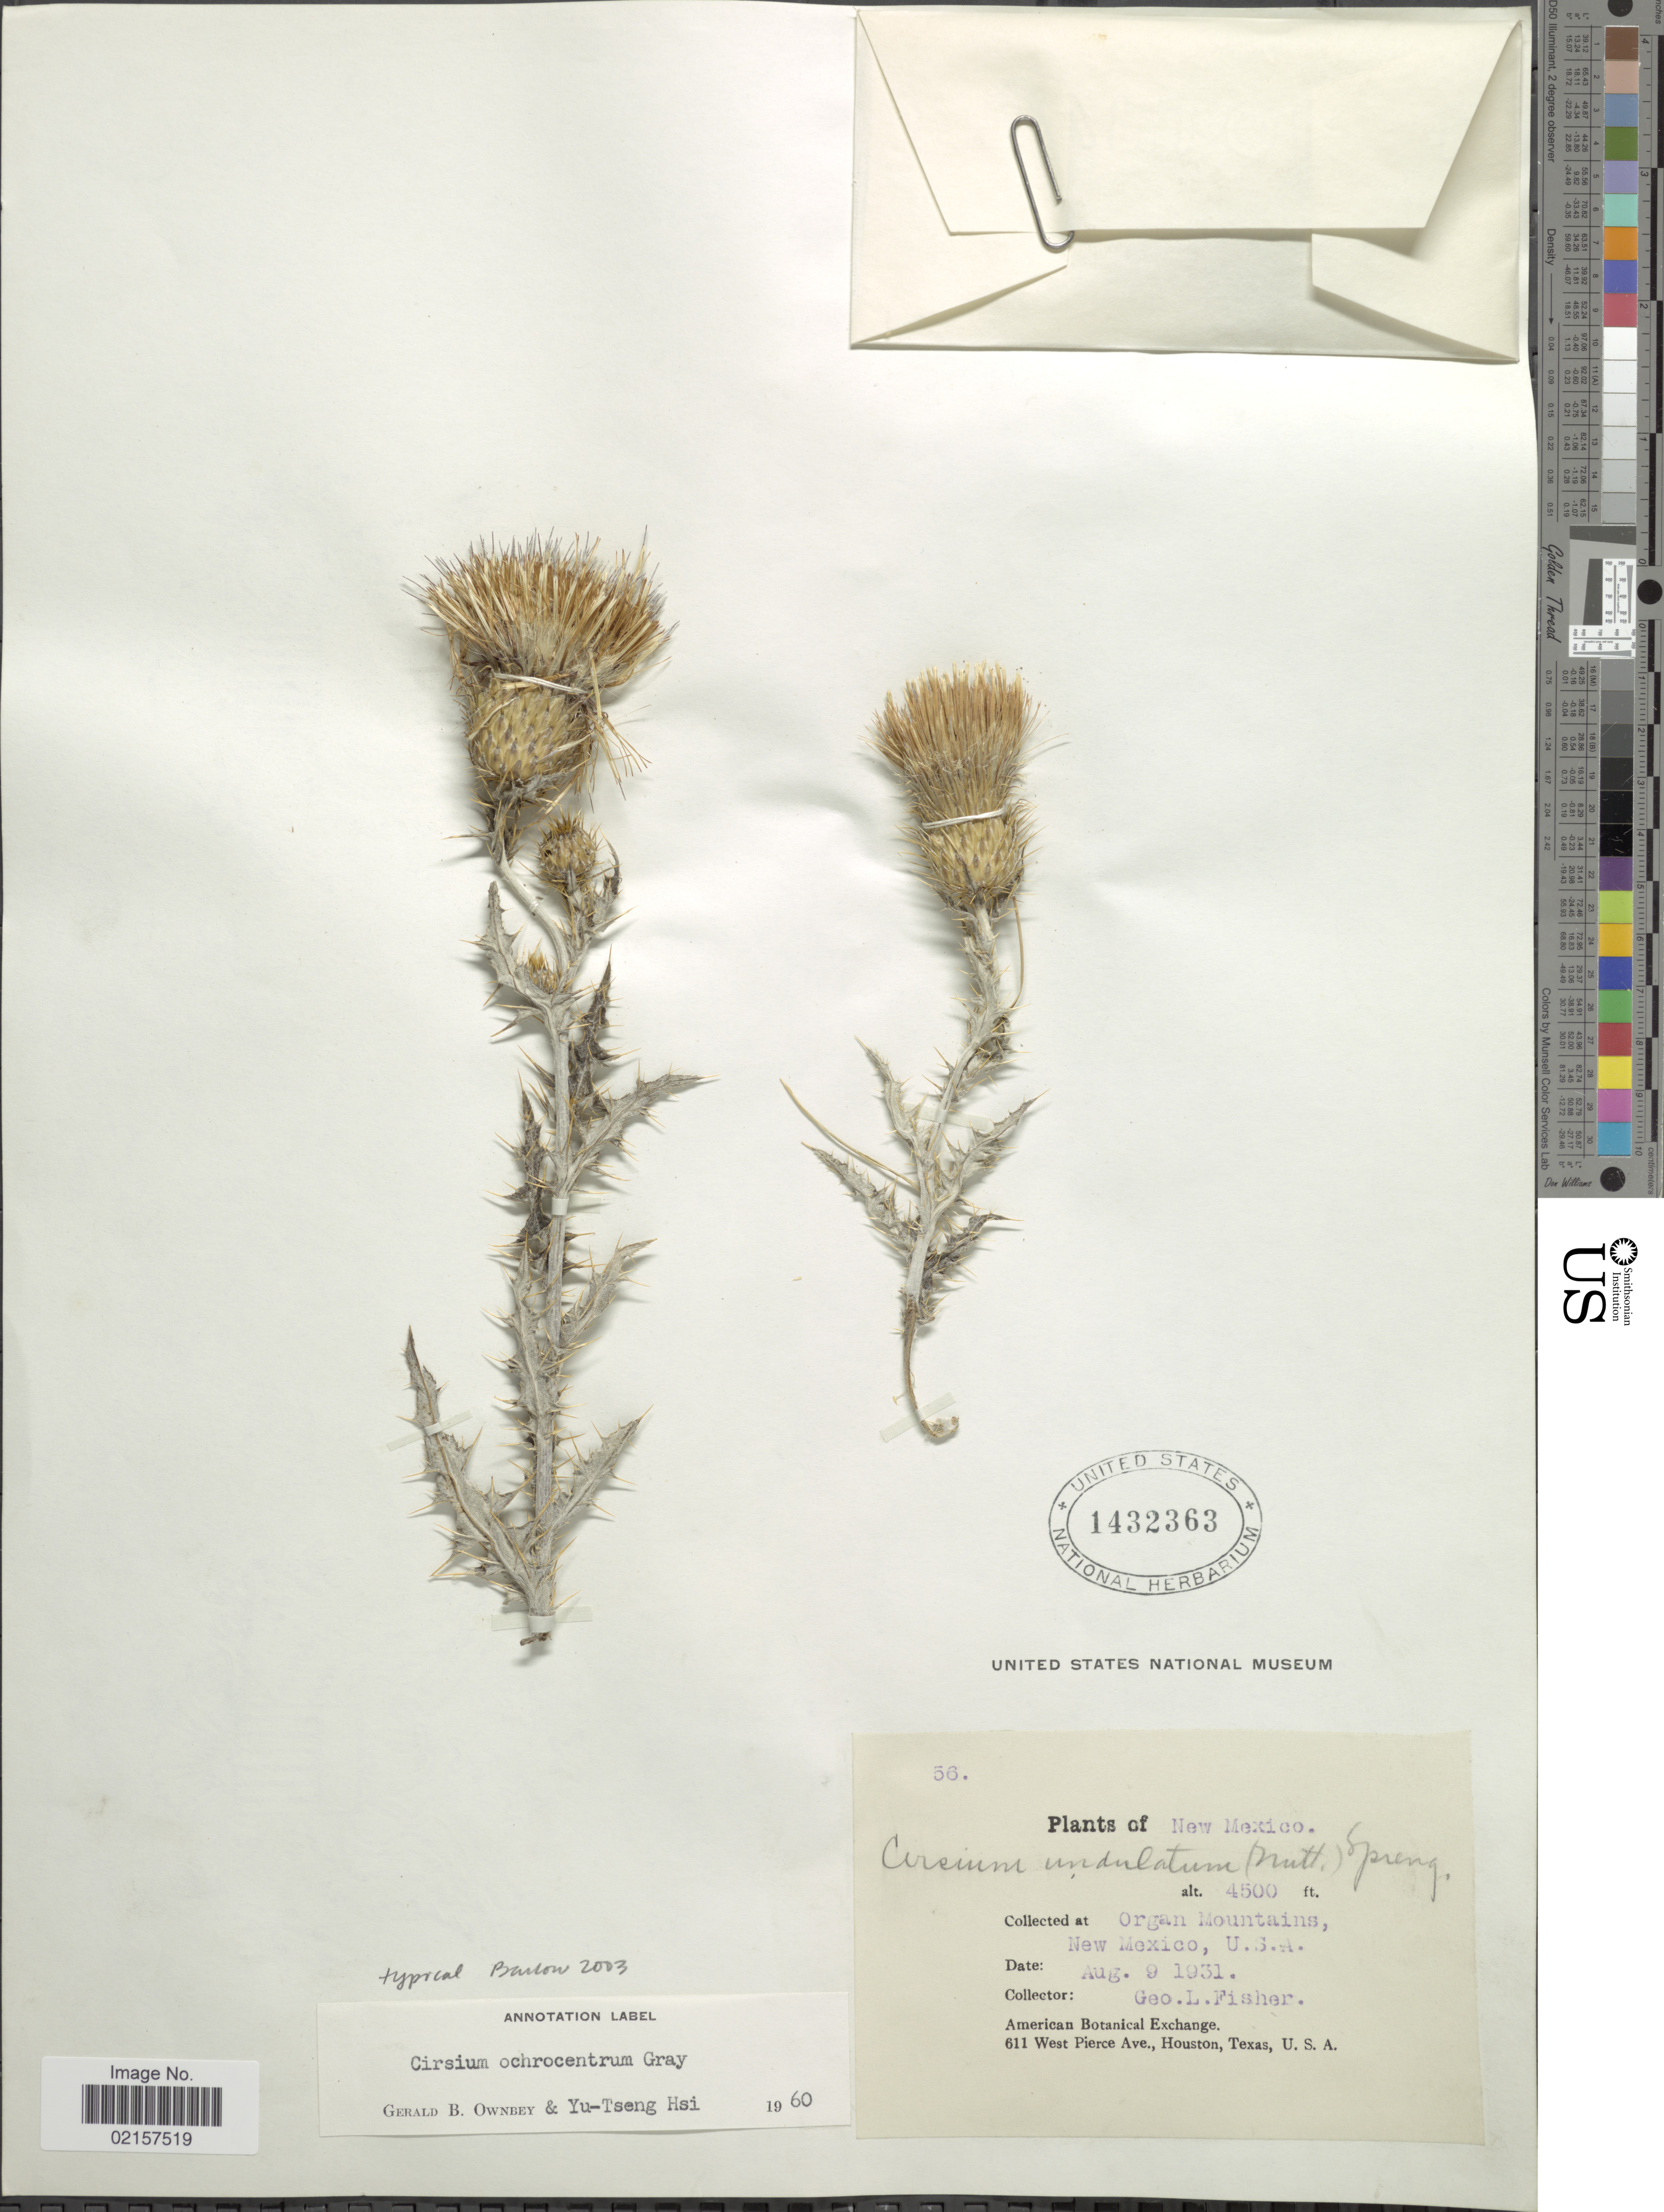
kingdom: Plantae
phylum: Tracheophyta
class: Magnoliopsida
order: Asterales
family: Asteraceae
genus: Cirsium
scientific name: Cirsium ochrocentrum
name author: A. Gray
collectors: G. L. Fisher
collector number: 56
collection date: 1931-08-09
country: United States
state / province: New Mexico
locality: Organ Mountains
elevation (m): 1372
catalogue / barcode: US 1432363